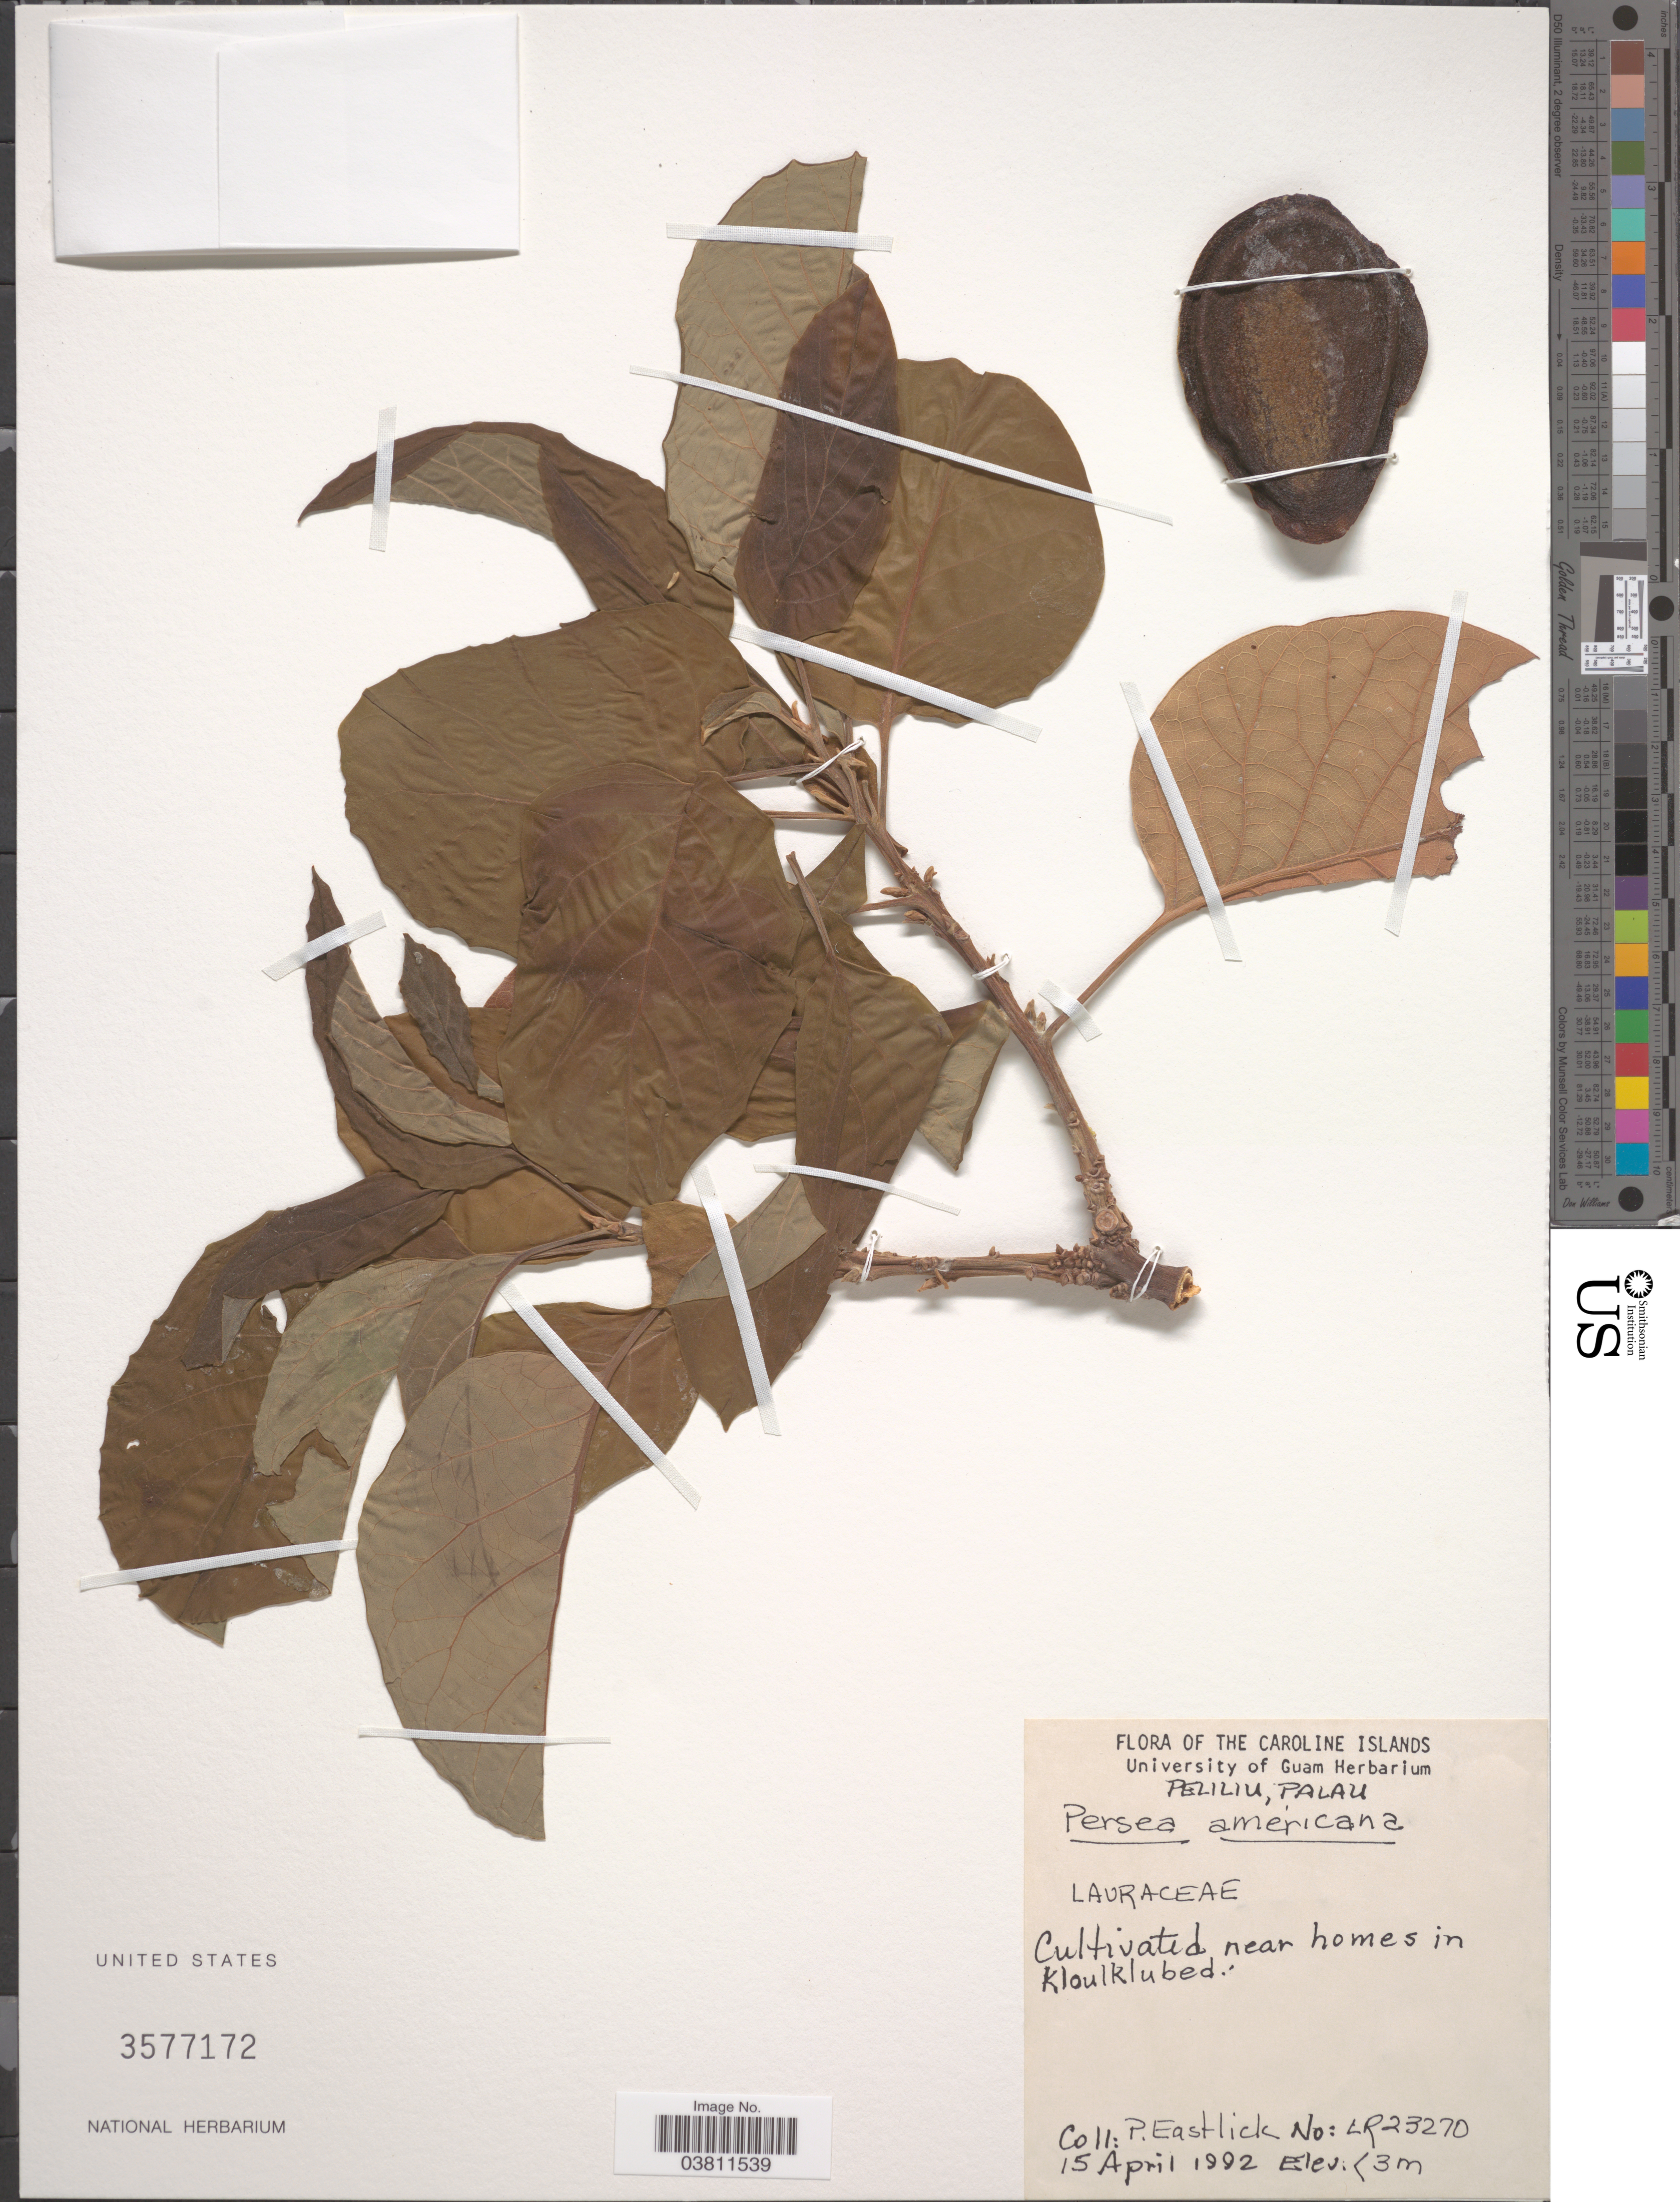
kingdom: Plantae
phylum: Tracheophyta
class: Magnoliopsida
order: Laurales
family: Lauraceae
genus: Persea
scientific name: Persea americana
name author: Mill.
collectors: P. Eastlick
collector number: LR23270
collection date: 1992-04-15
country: Palau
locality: The Caroline Islands. Peliliu, Palau. Near homes in Kloulklubed.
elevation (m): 3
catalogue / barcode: US 3577172